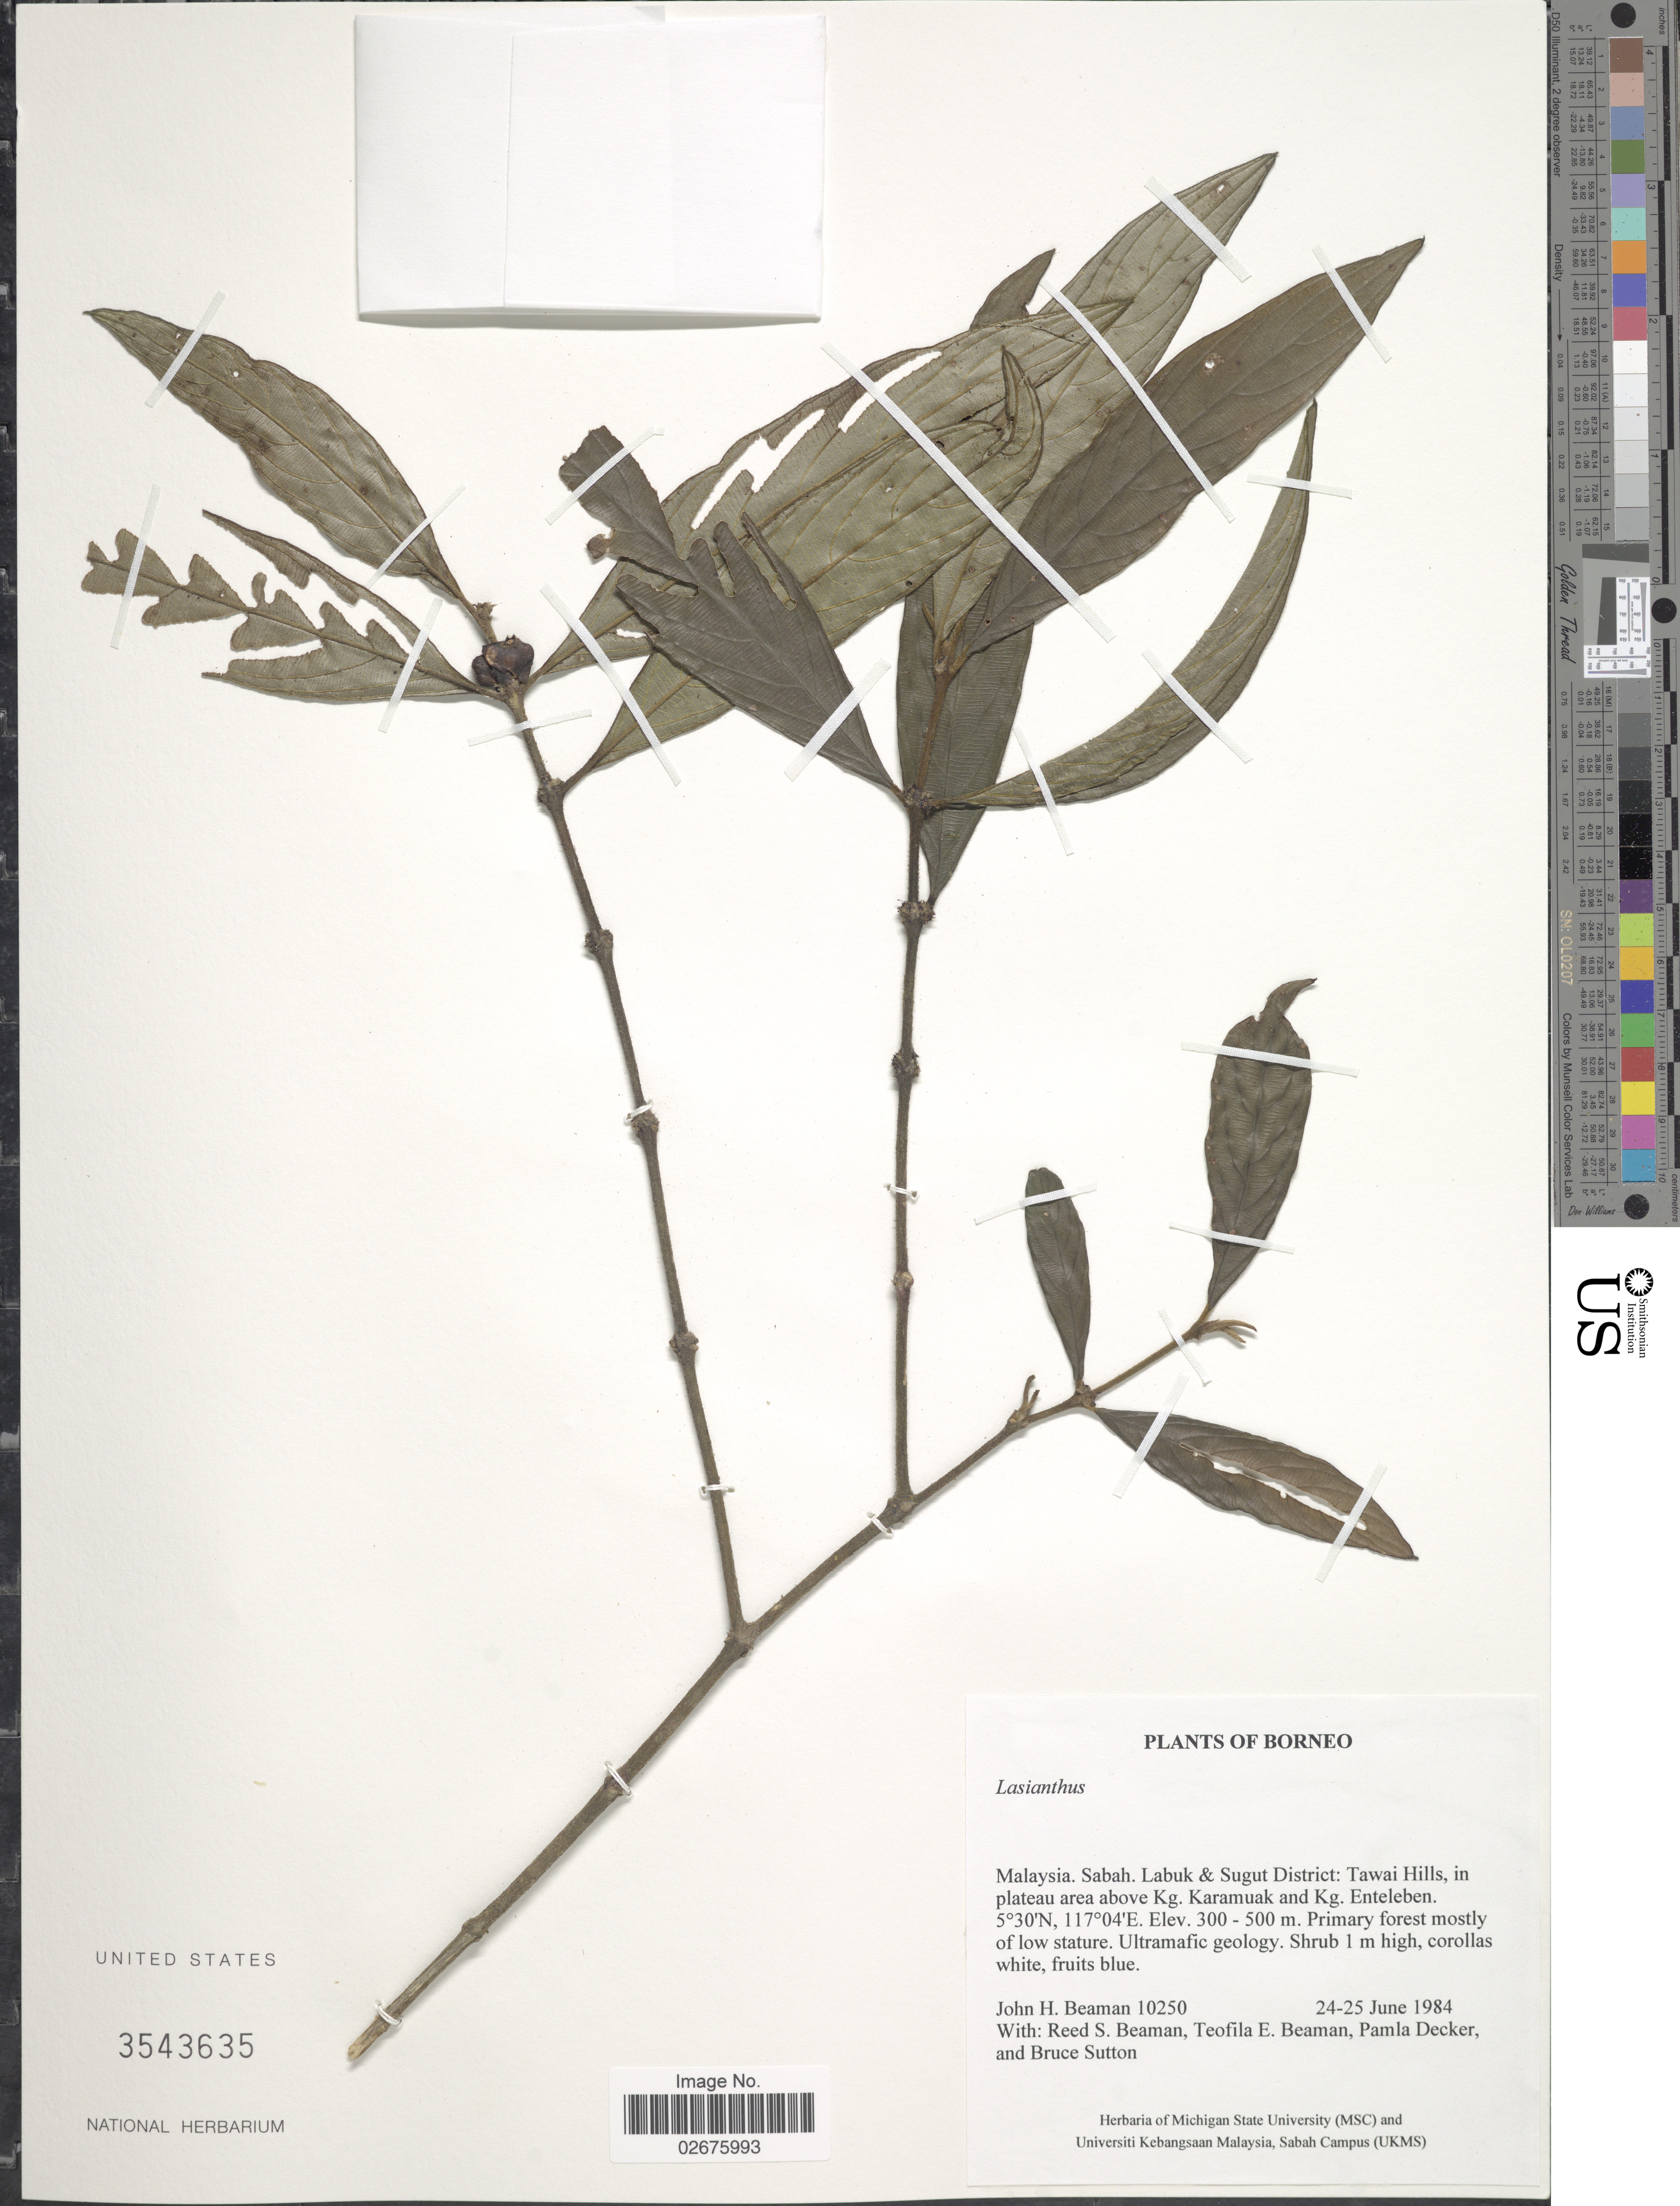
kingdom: Plantae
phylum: Tracheophyta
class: Magnoliopsida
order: Gentianales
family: Rubiaceae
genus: Lasianthus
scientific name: Lasianthus sp.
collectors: J. H. Beaman, R. S. Beaman, T. E. Beaman, P. Decker & B. Sutton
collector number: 10250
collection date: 1984-06-24/1984-06-25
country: Malaysia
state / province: Sabah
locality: Borneo. Labuk & Sugut District: Tawai Hills, in plateau area above Kg. Karamuak and Kg. Enteleben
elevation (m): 300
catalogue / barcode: US 3543635